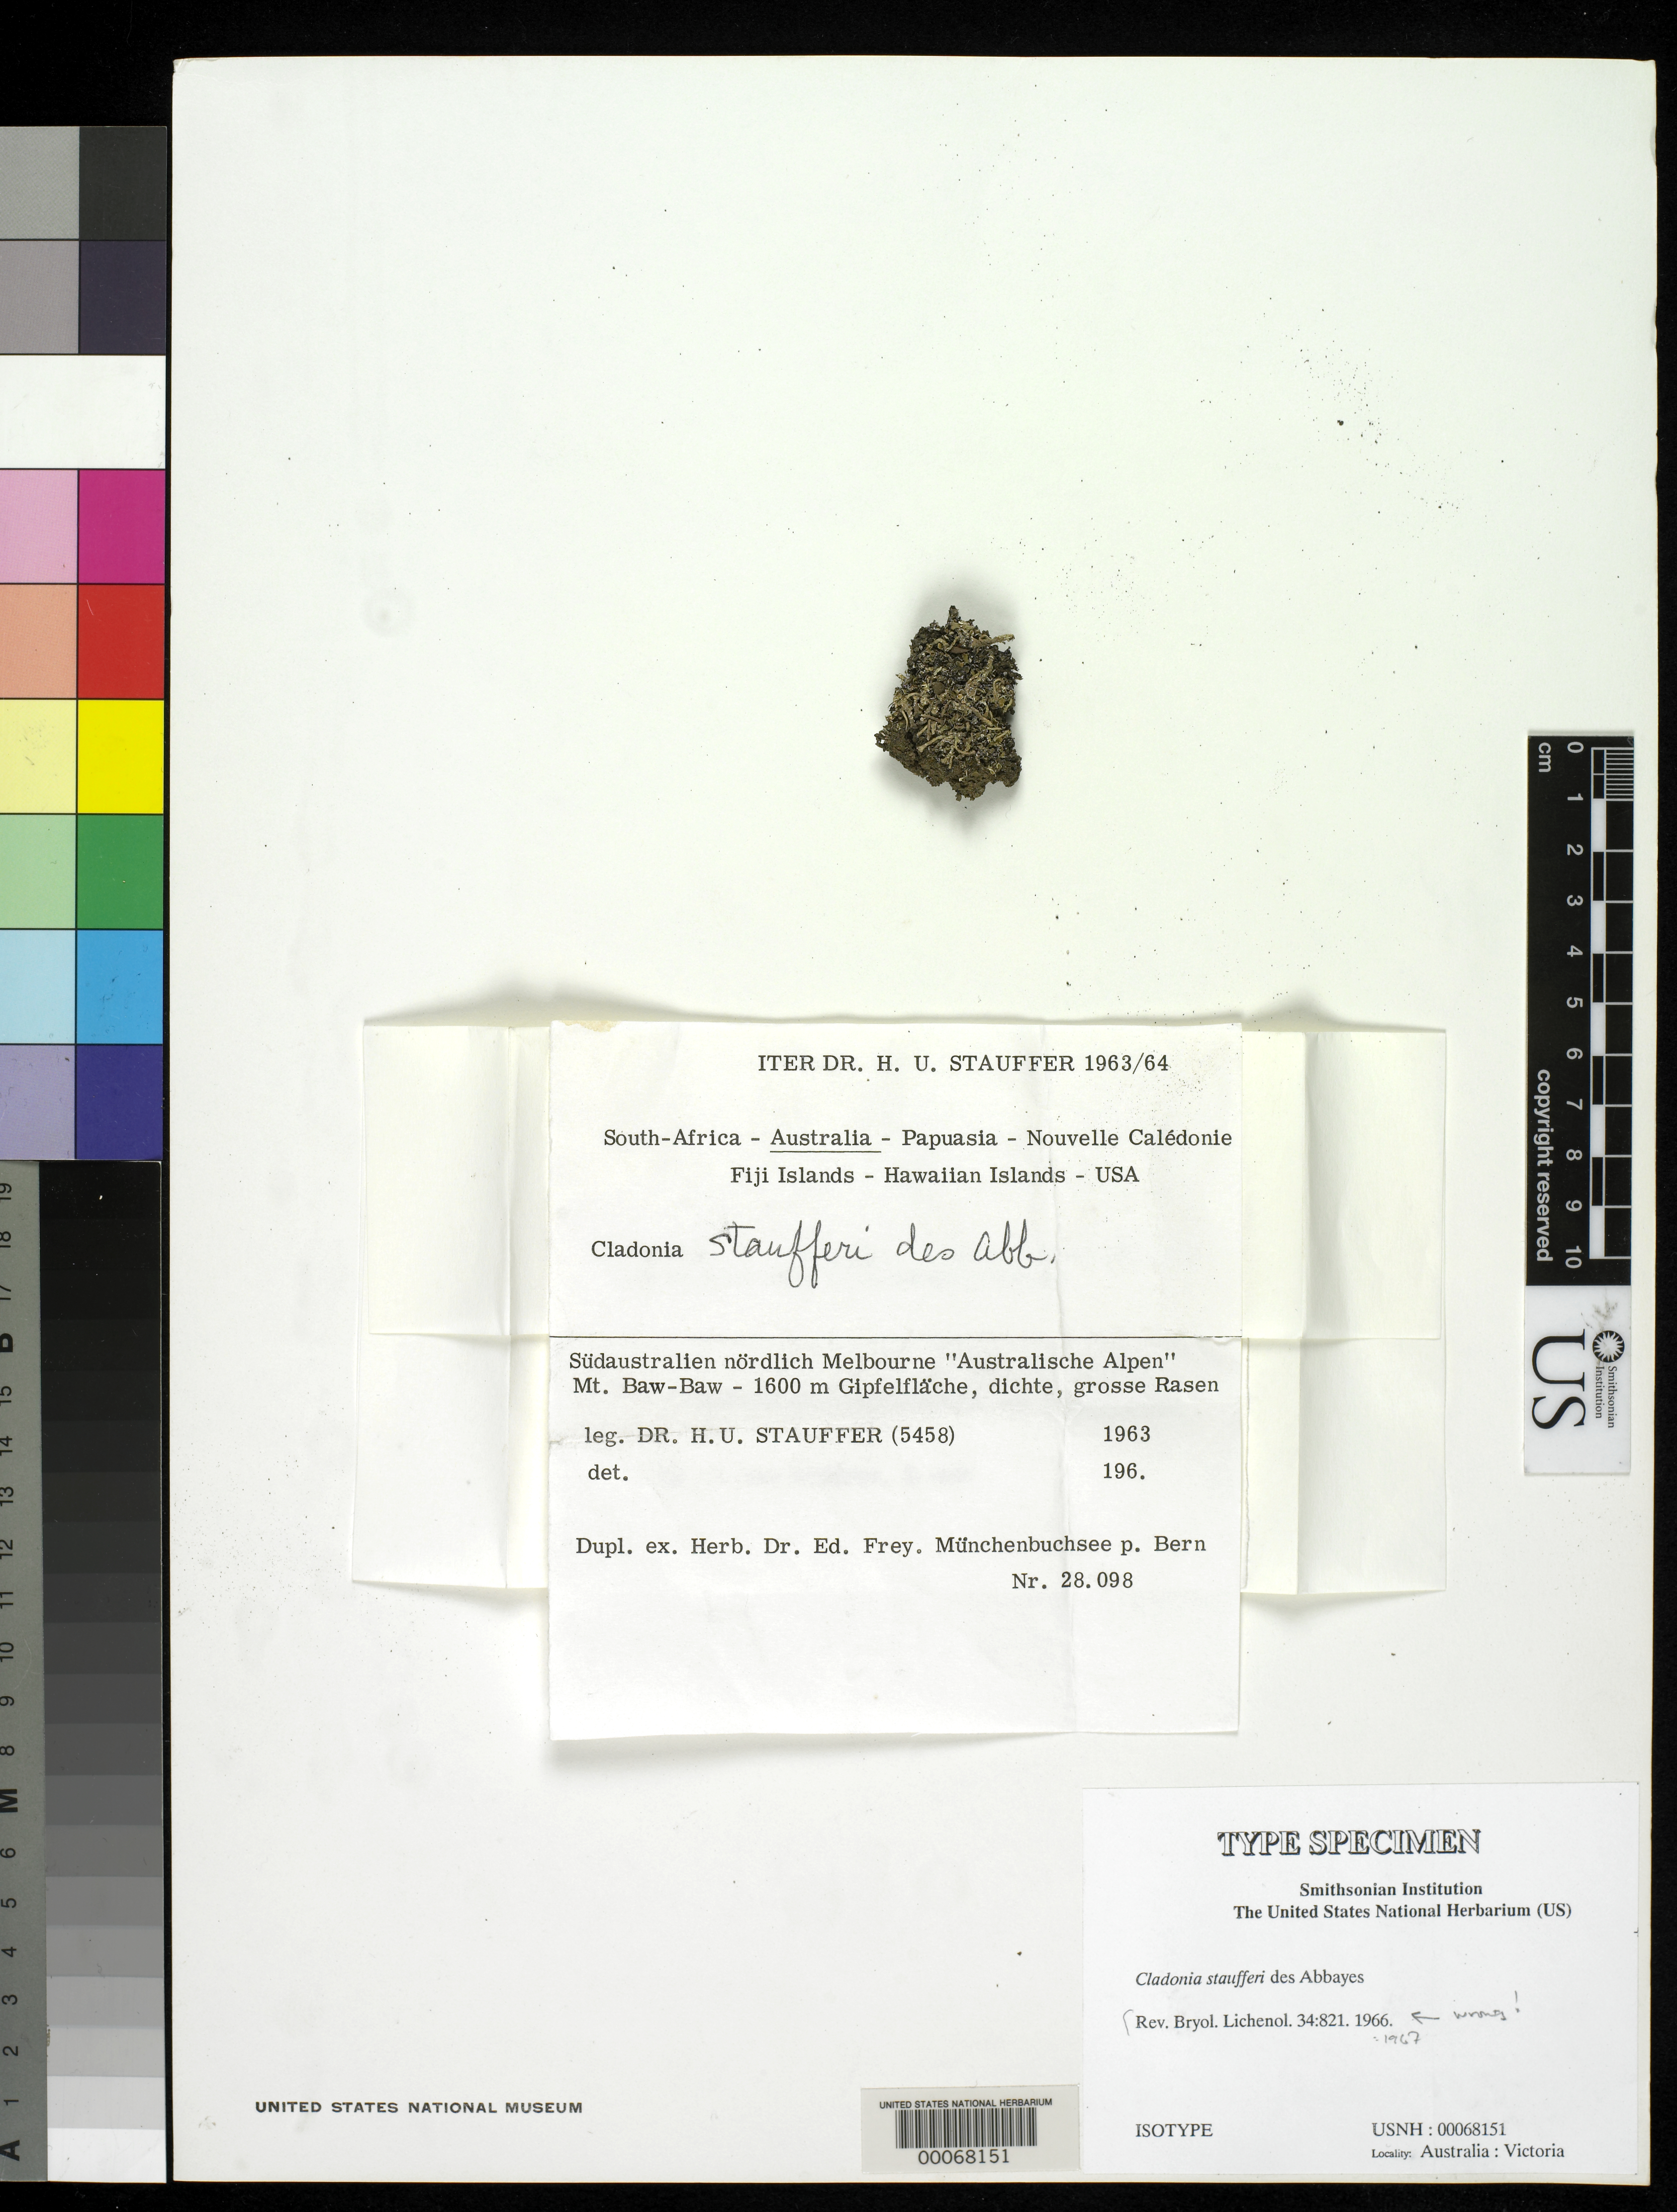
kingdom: Fungi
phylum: Ascomycota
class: Lecanoromycetes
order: Lecanorales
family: Cladoniaceae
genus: Cladonia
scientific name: Cladonia staufferi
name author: Abbayes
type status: Isotype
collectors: H. U. Stauffer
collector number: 5458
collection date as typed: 1963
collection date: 1963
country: Australia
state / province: Victoria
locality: Australian Alps, Mt. Baw-Baw.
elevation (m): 1600